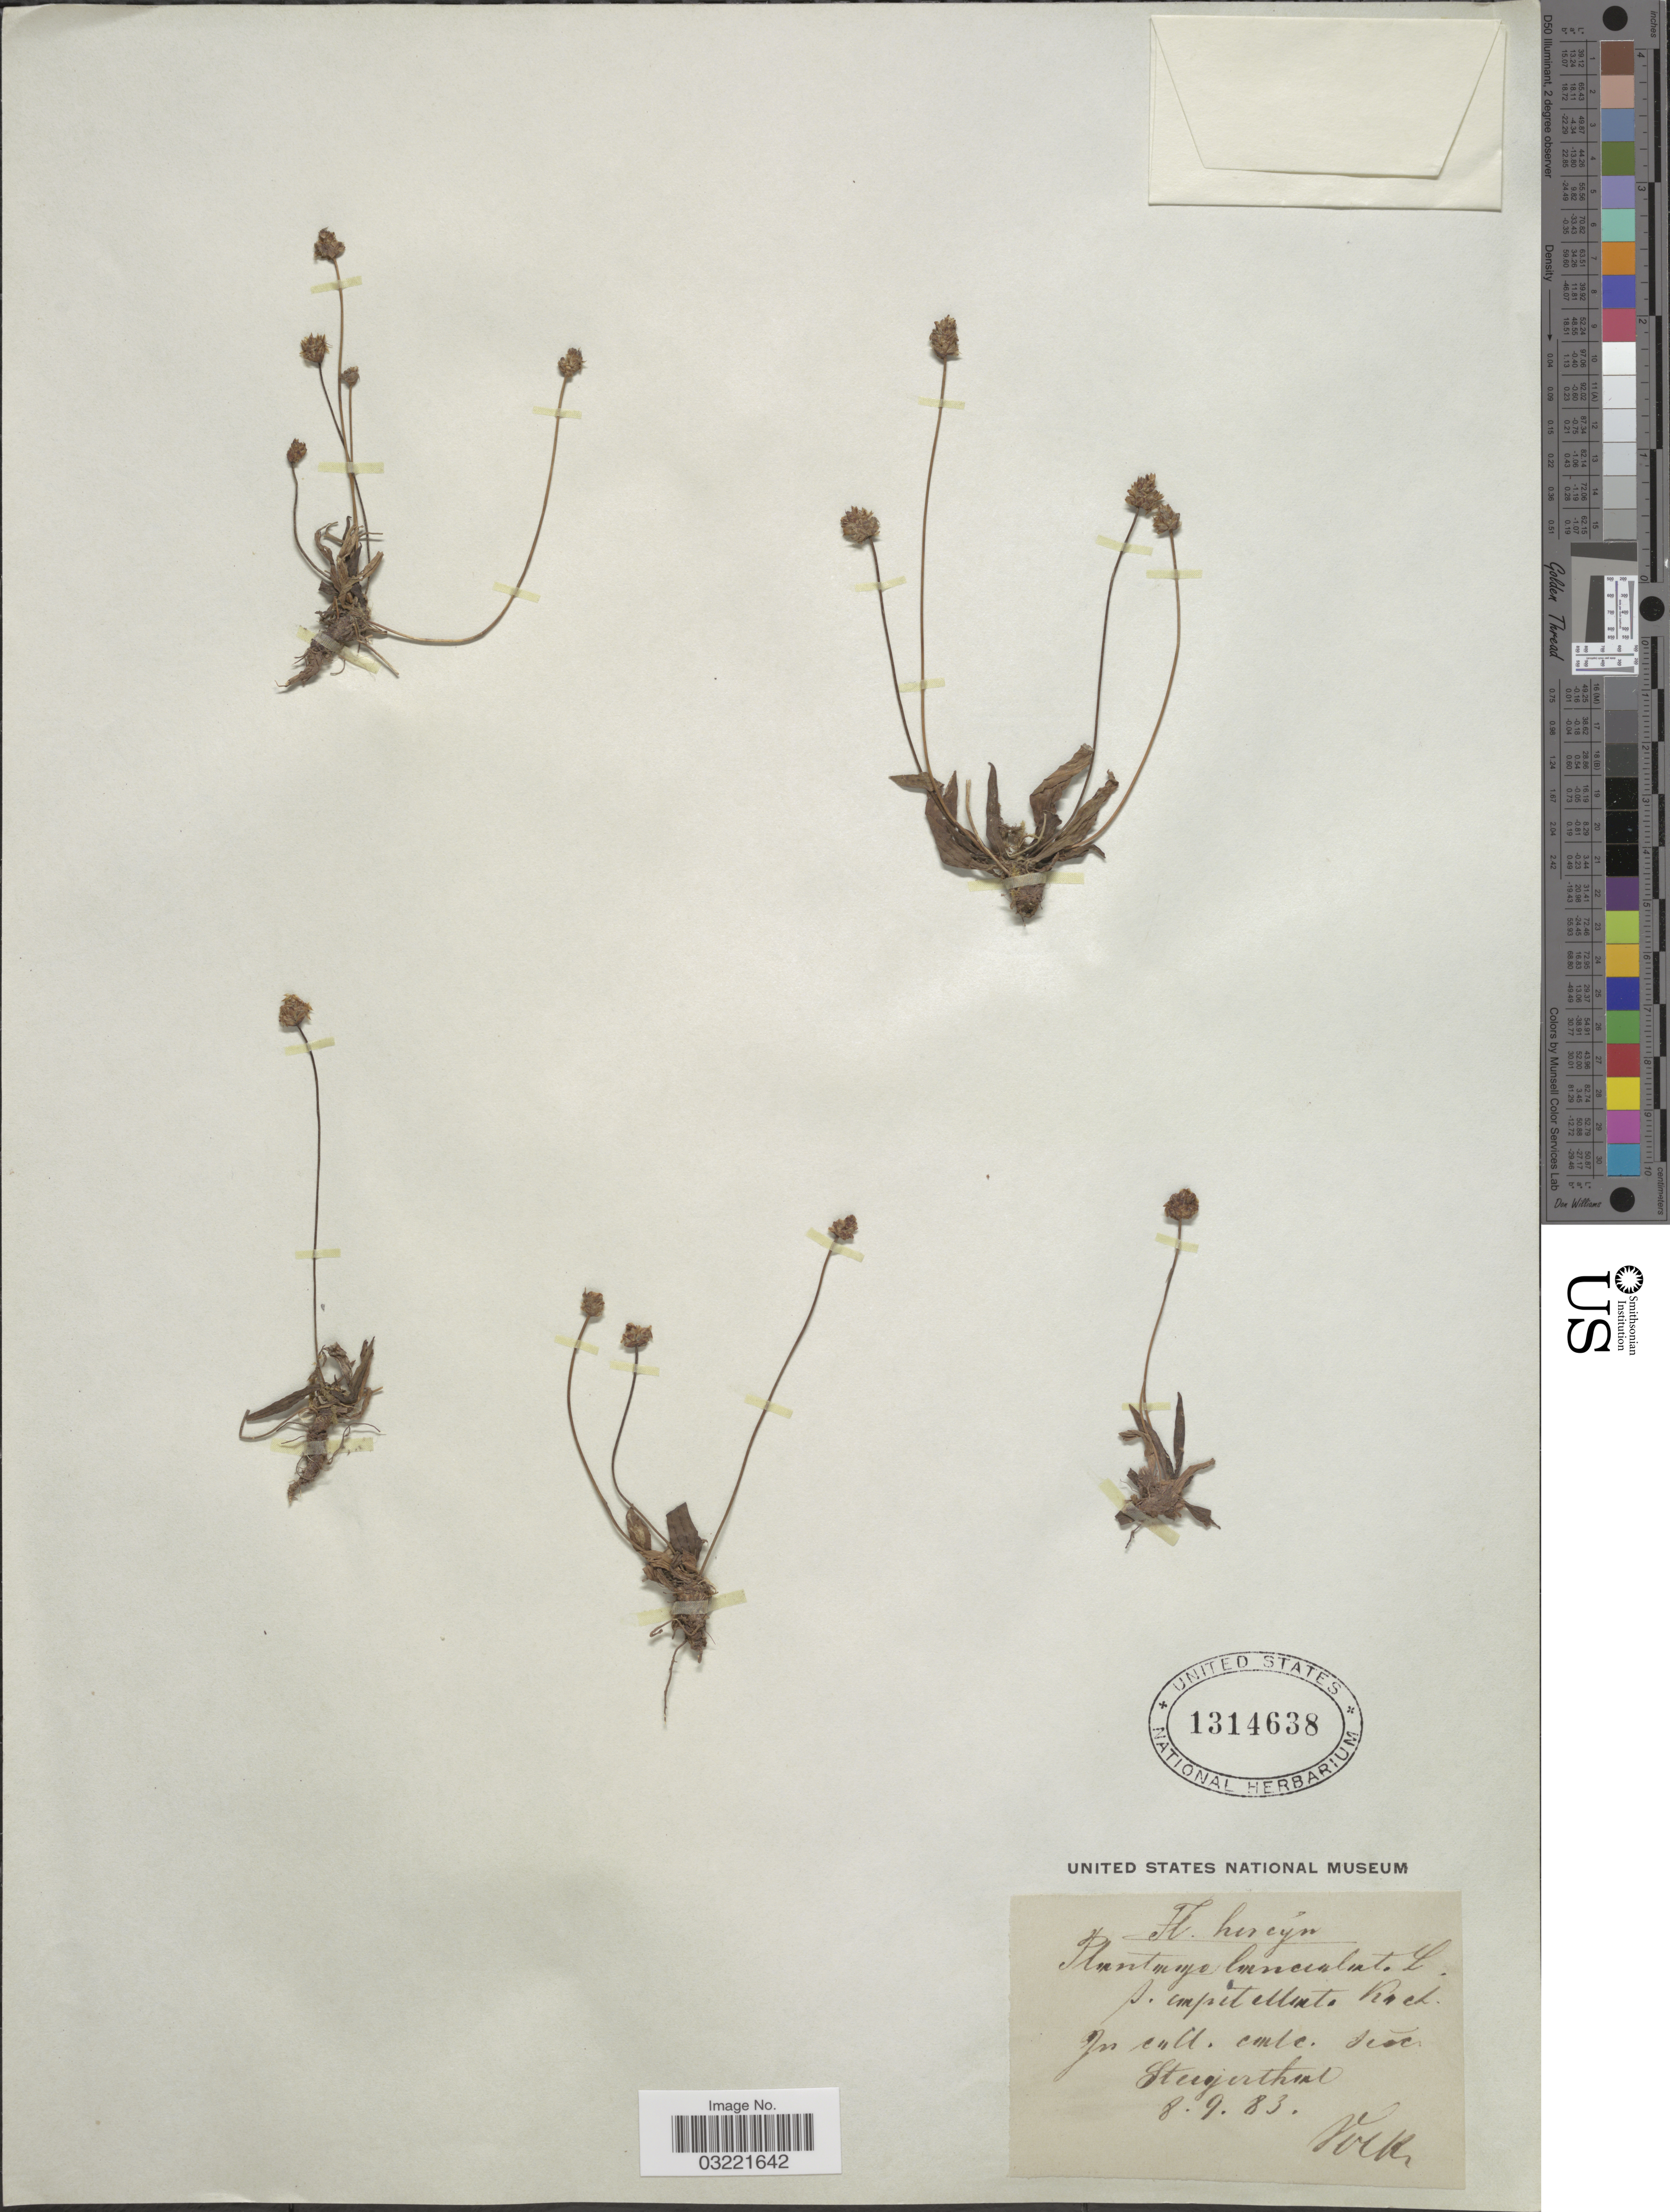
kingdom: Plantae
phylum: Tracheophyta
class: Magnoliopsida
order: Lamiales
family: Plantaginaceae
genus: Plantago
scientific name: Plantago lanceolata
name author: L.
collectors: Verk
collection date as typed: Transcribed d/m/y: 8/9/83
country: Germany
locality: Hercýn. Steigerthal.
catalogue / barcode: US 1314638